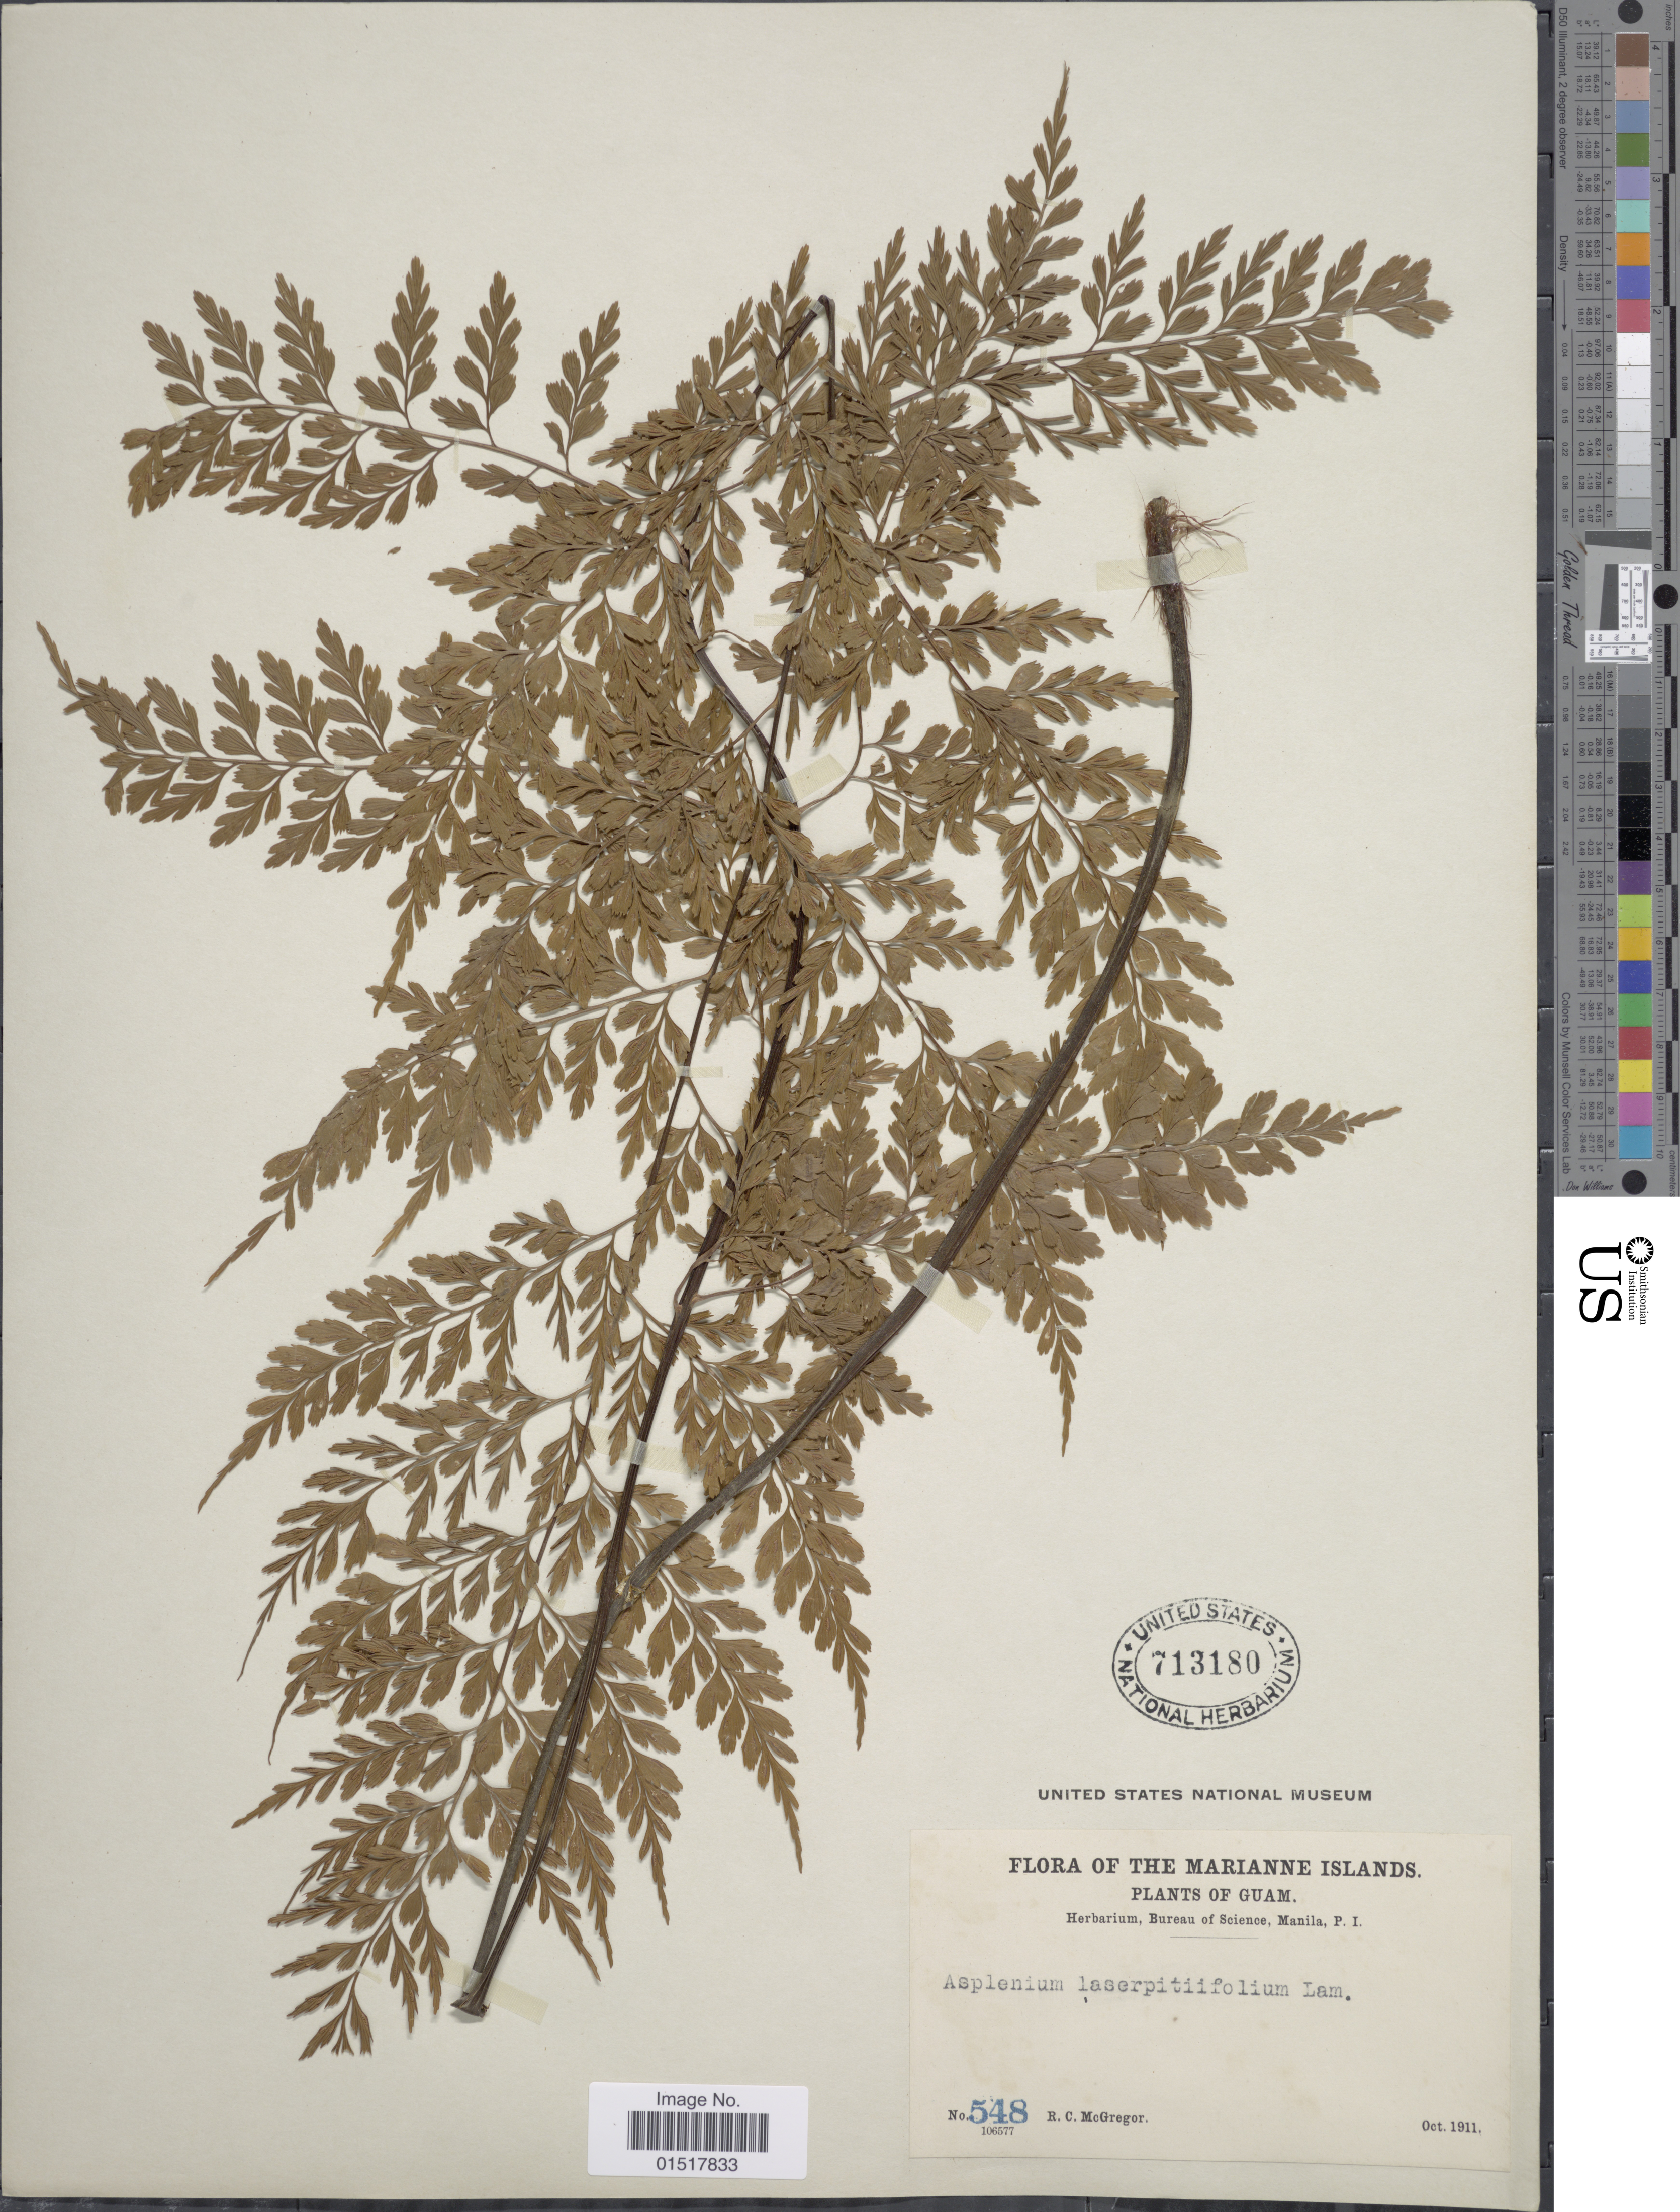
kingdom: Plantae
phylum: Tracheophyta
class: Polypodiopsida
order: Polypodiales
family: Aspleniaceae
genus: Asplenium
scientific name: Asplenium laserpitiifolium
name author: Lam.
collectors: R. C. McGregor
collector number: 548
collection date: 1911-10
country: Guam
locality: Marianne Islands. Guam.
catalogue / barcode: US 713180